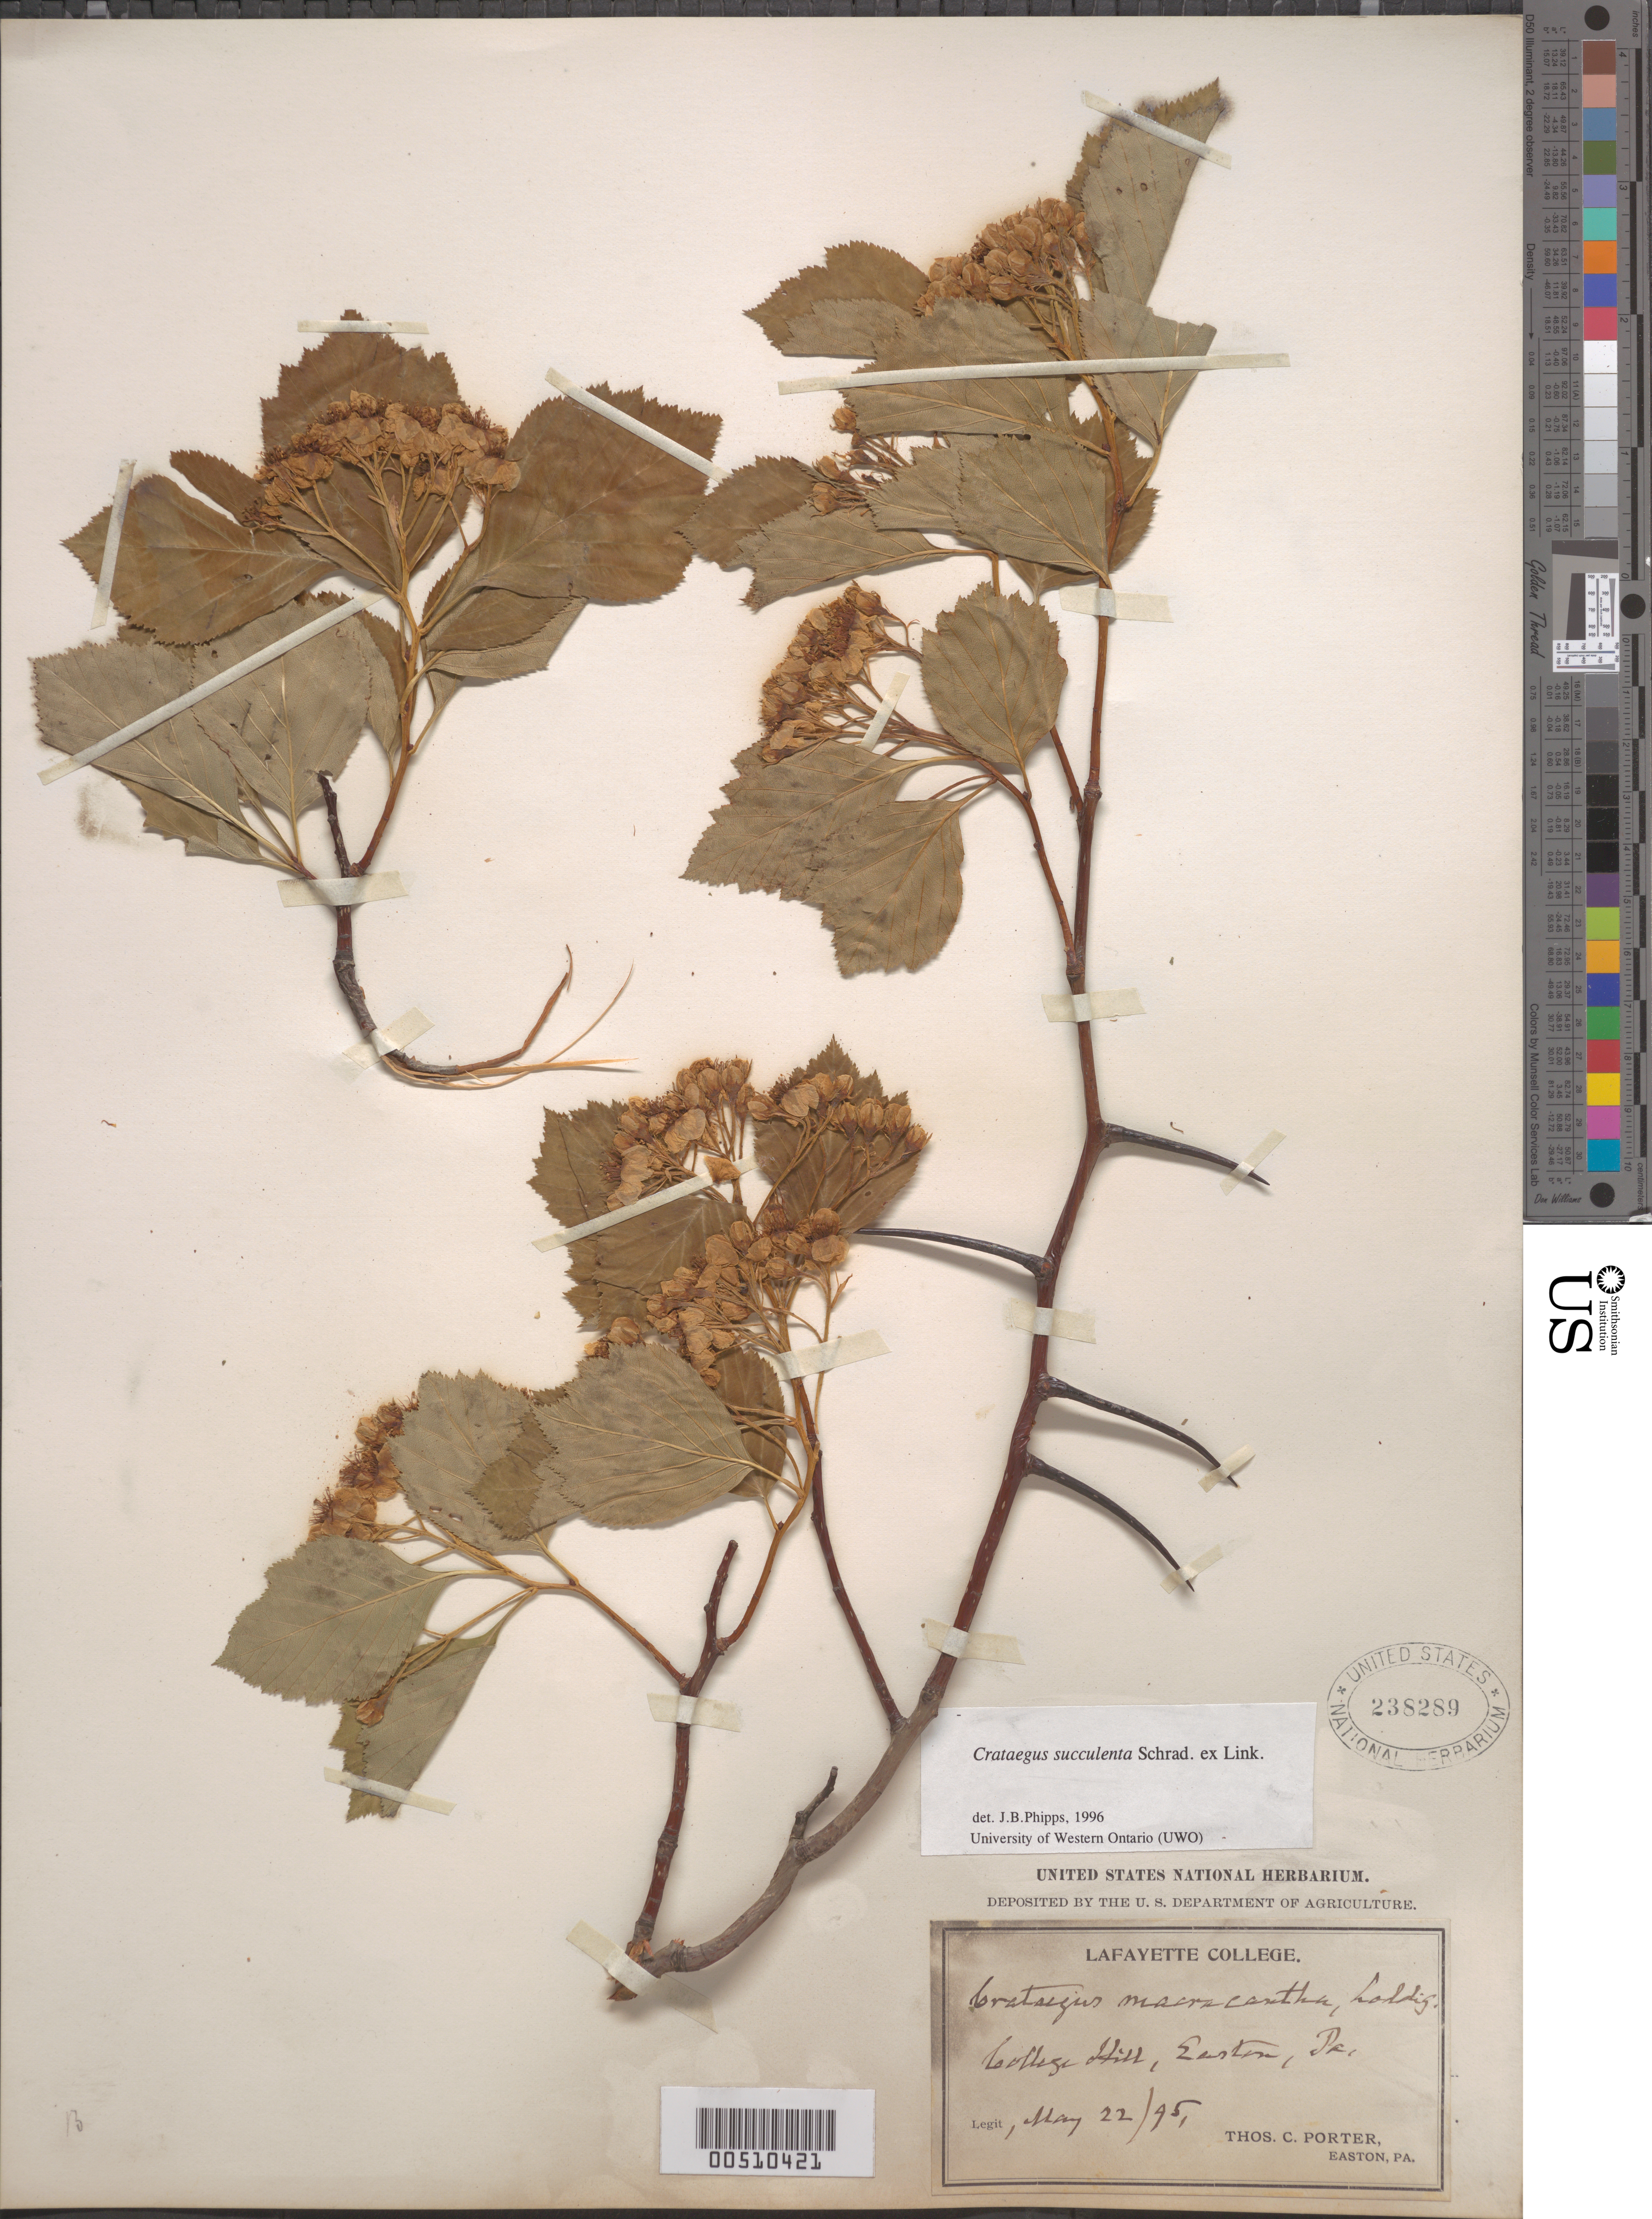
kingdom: Plantae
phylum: Tracheophyta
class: Magnoliopsida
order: Rosales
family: Rosaceae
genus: Crataegus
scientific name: Crataegus succulenta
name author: Schrad. ex Link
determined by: Phipps, James B., (UWO), University of Western Ontario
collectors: T. C. Porter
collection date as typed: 22 May 1895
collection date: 1895-05-22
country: United States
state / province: Pennsylvania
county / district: Northampton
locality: College Hill, Easton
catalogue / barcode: US 238289